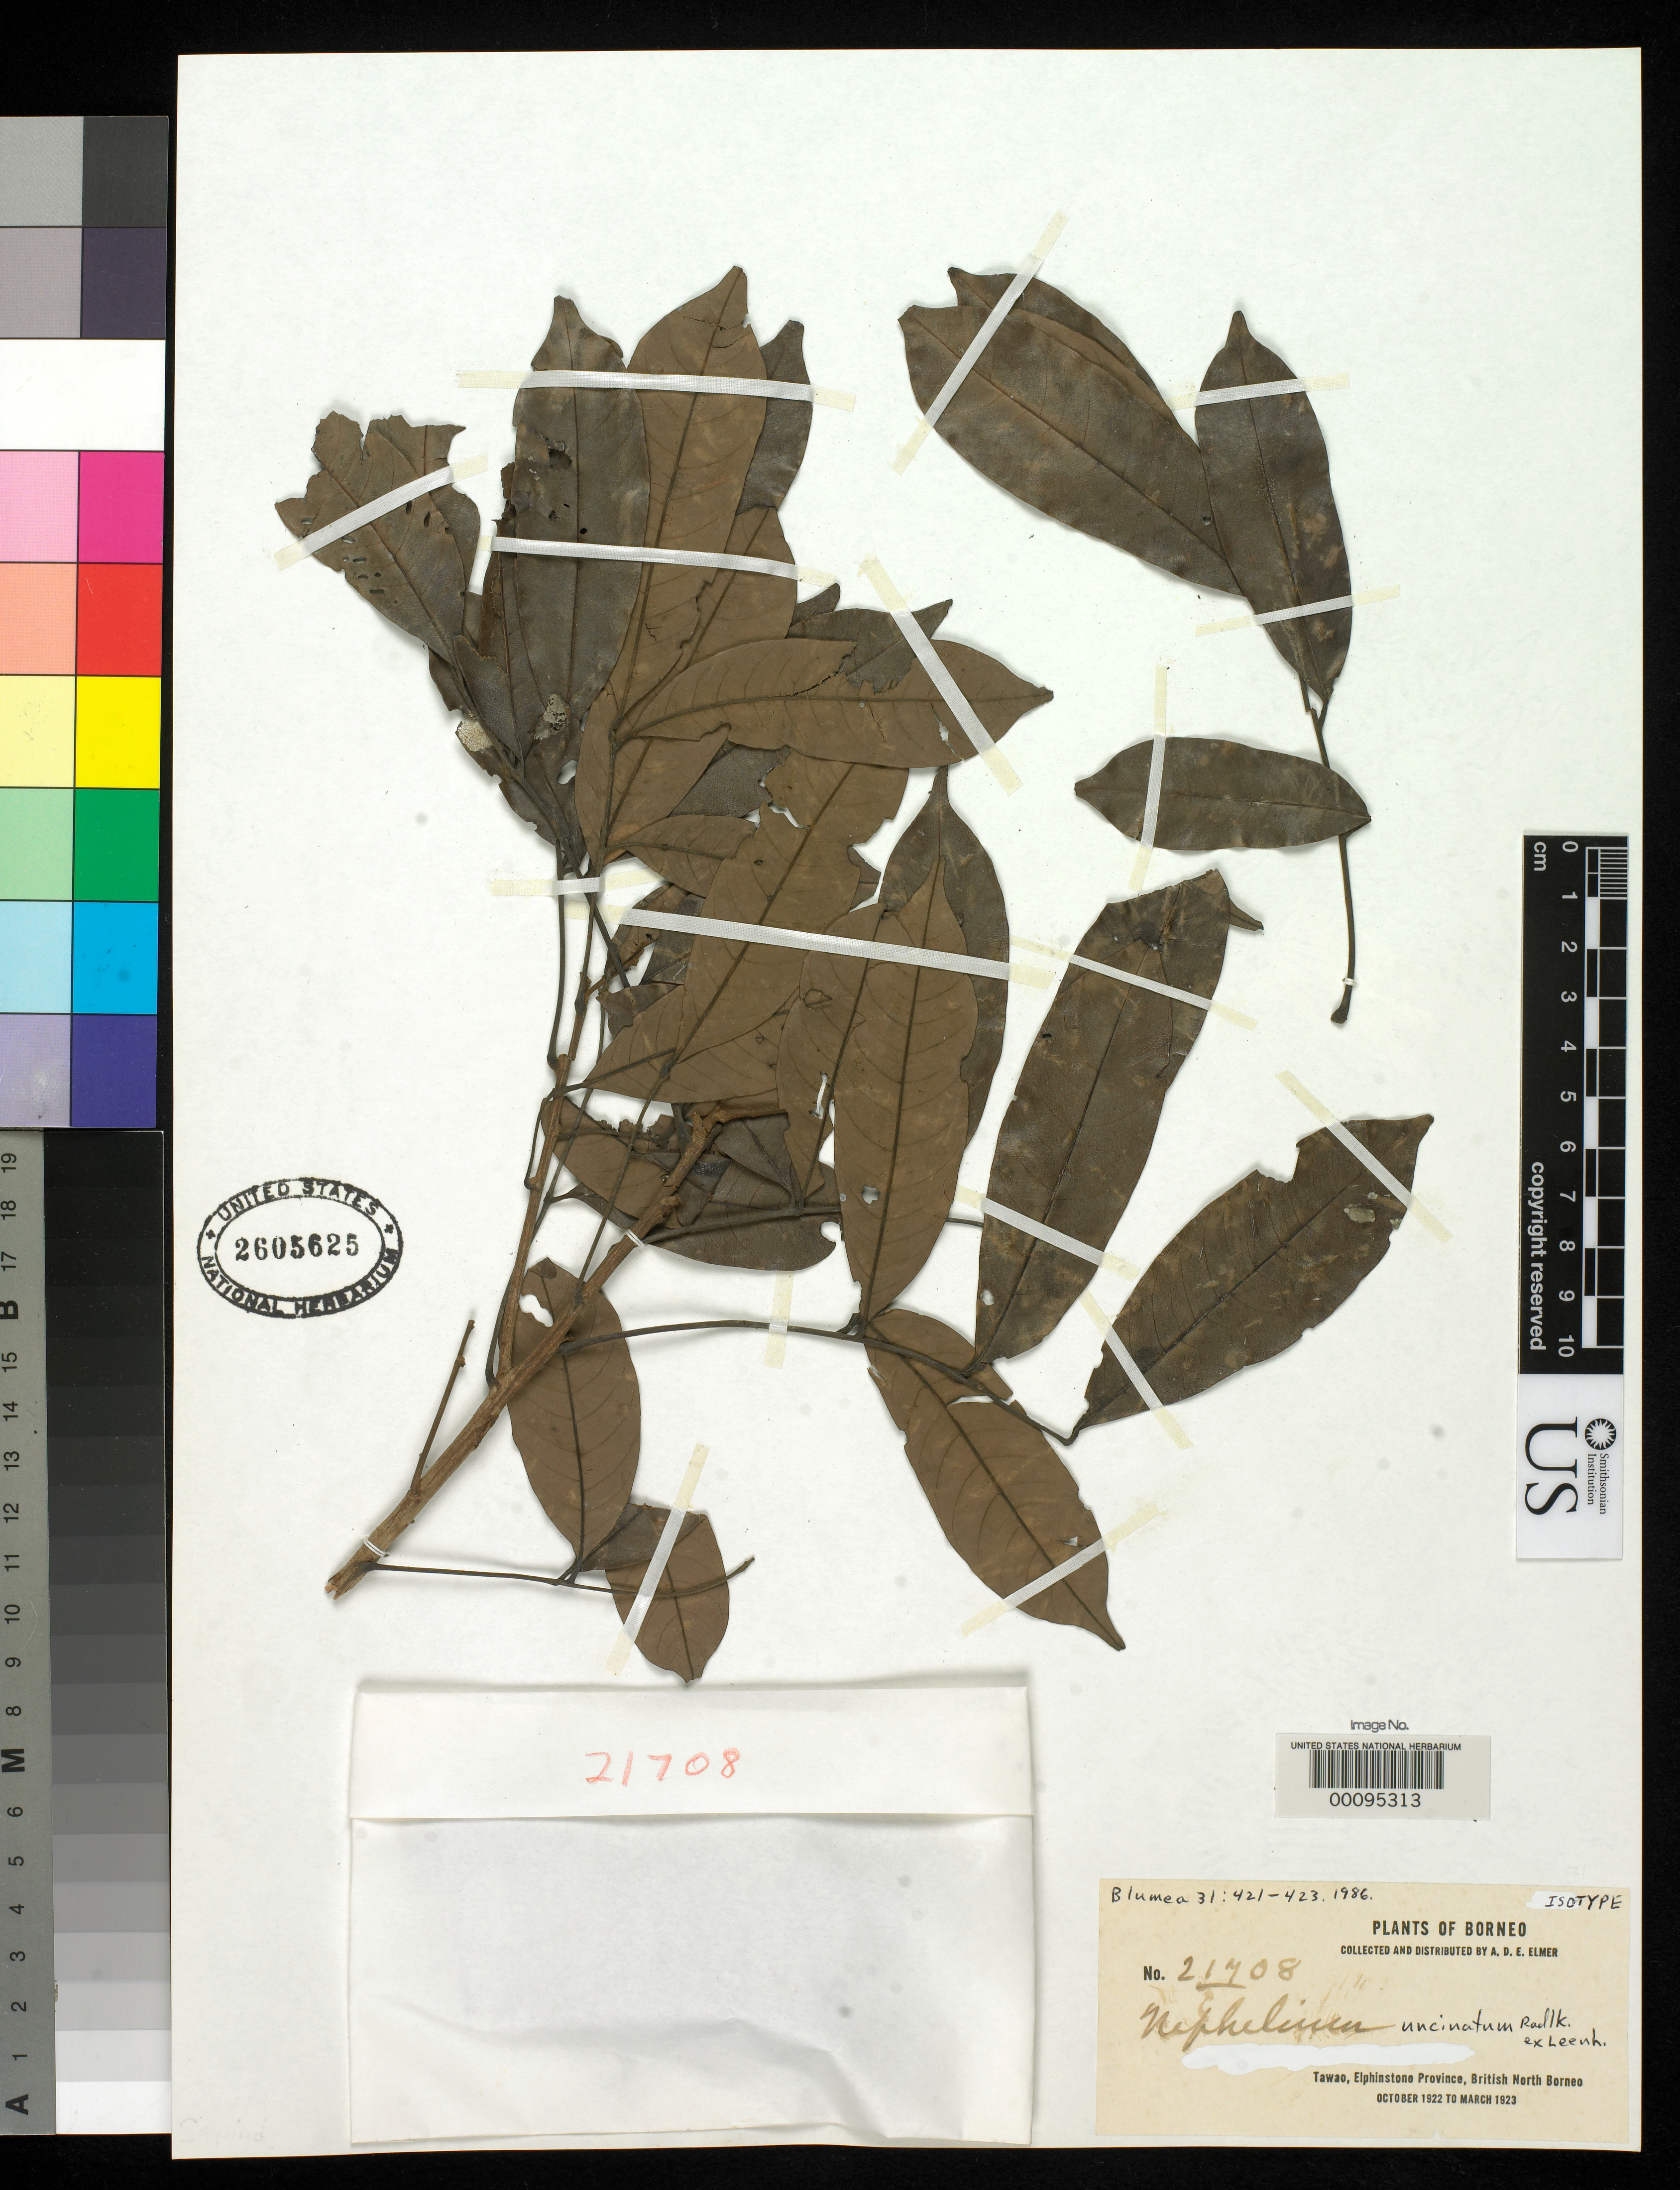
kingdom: Plantae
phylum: Tracheophyta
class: Magnoliopsida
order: Sapindales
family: Sapindaceae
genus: Nephelium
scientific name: Nephelium uncinatum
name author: Radlk.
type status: Isotype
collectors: A. D. E. Elmer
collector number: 21708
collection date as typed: Oct 1922 to -- Mar 1923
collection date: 1922-10/1923-03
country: Malaysia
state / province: Sabah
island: Borneo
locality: Tawao.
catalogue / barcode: US 2605625